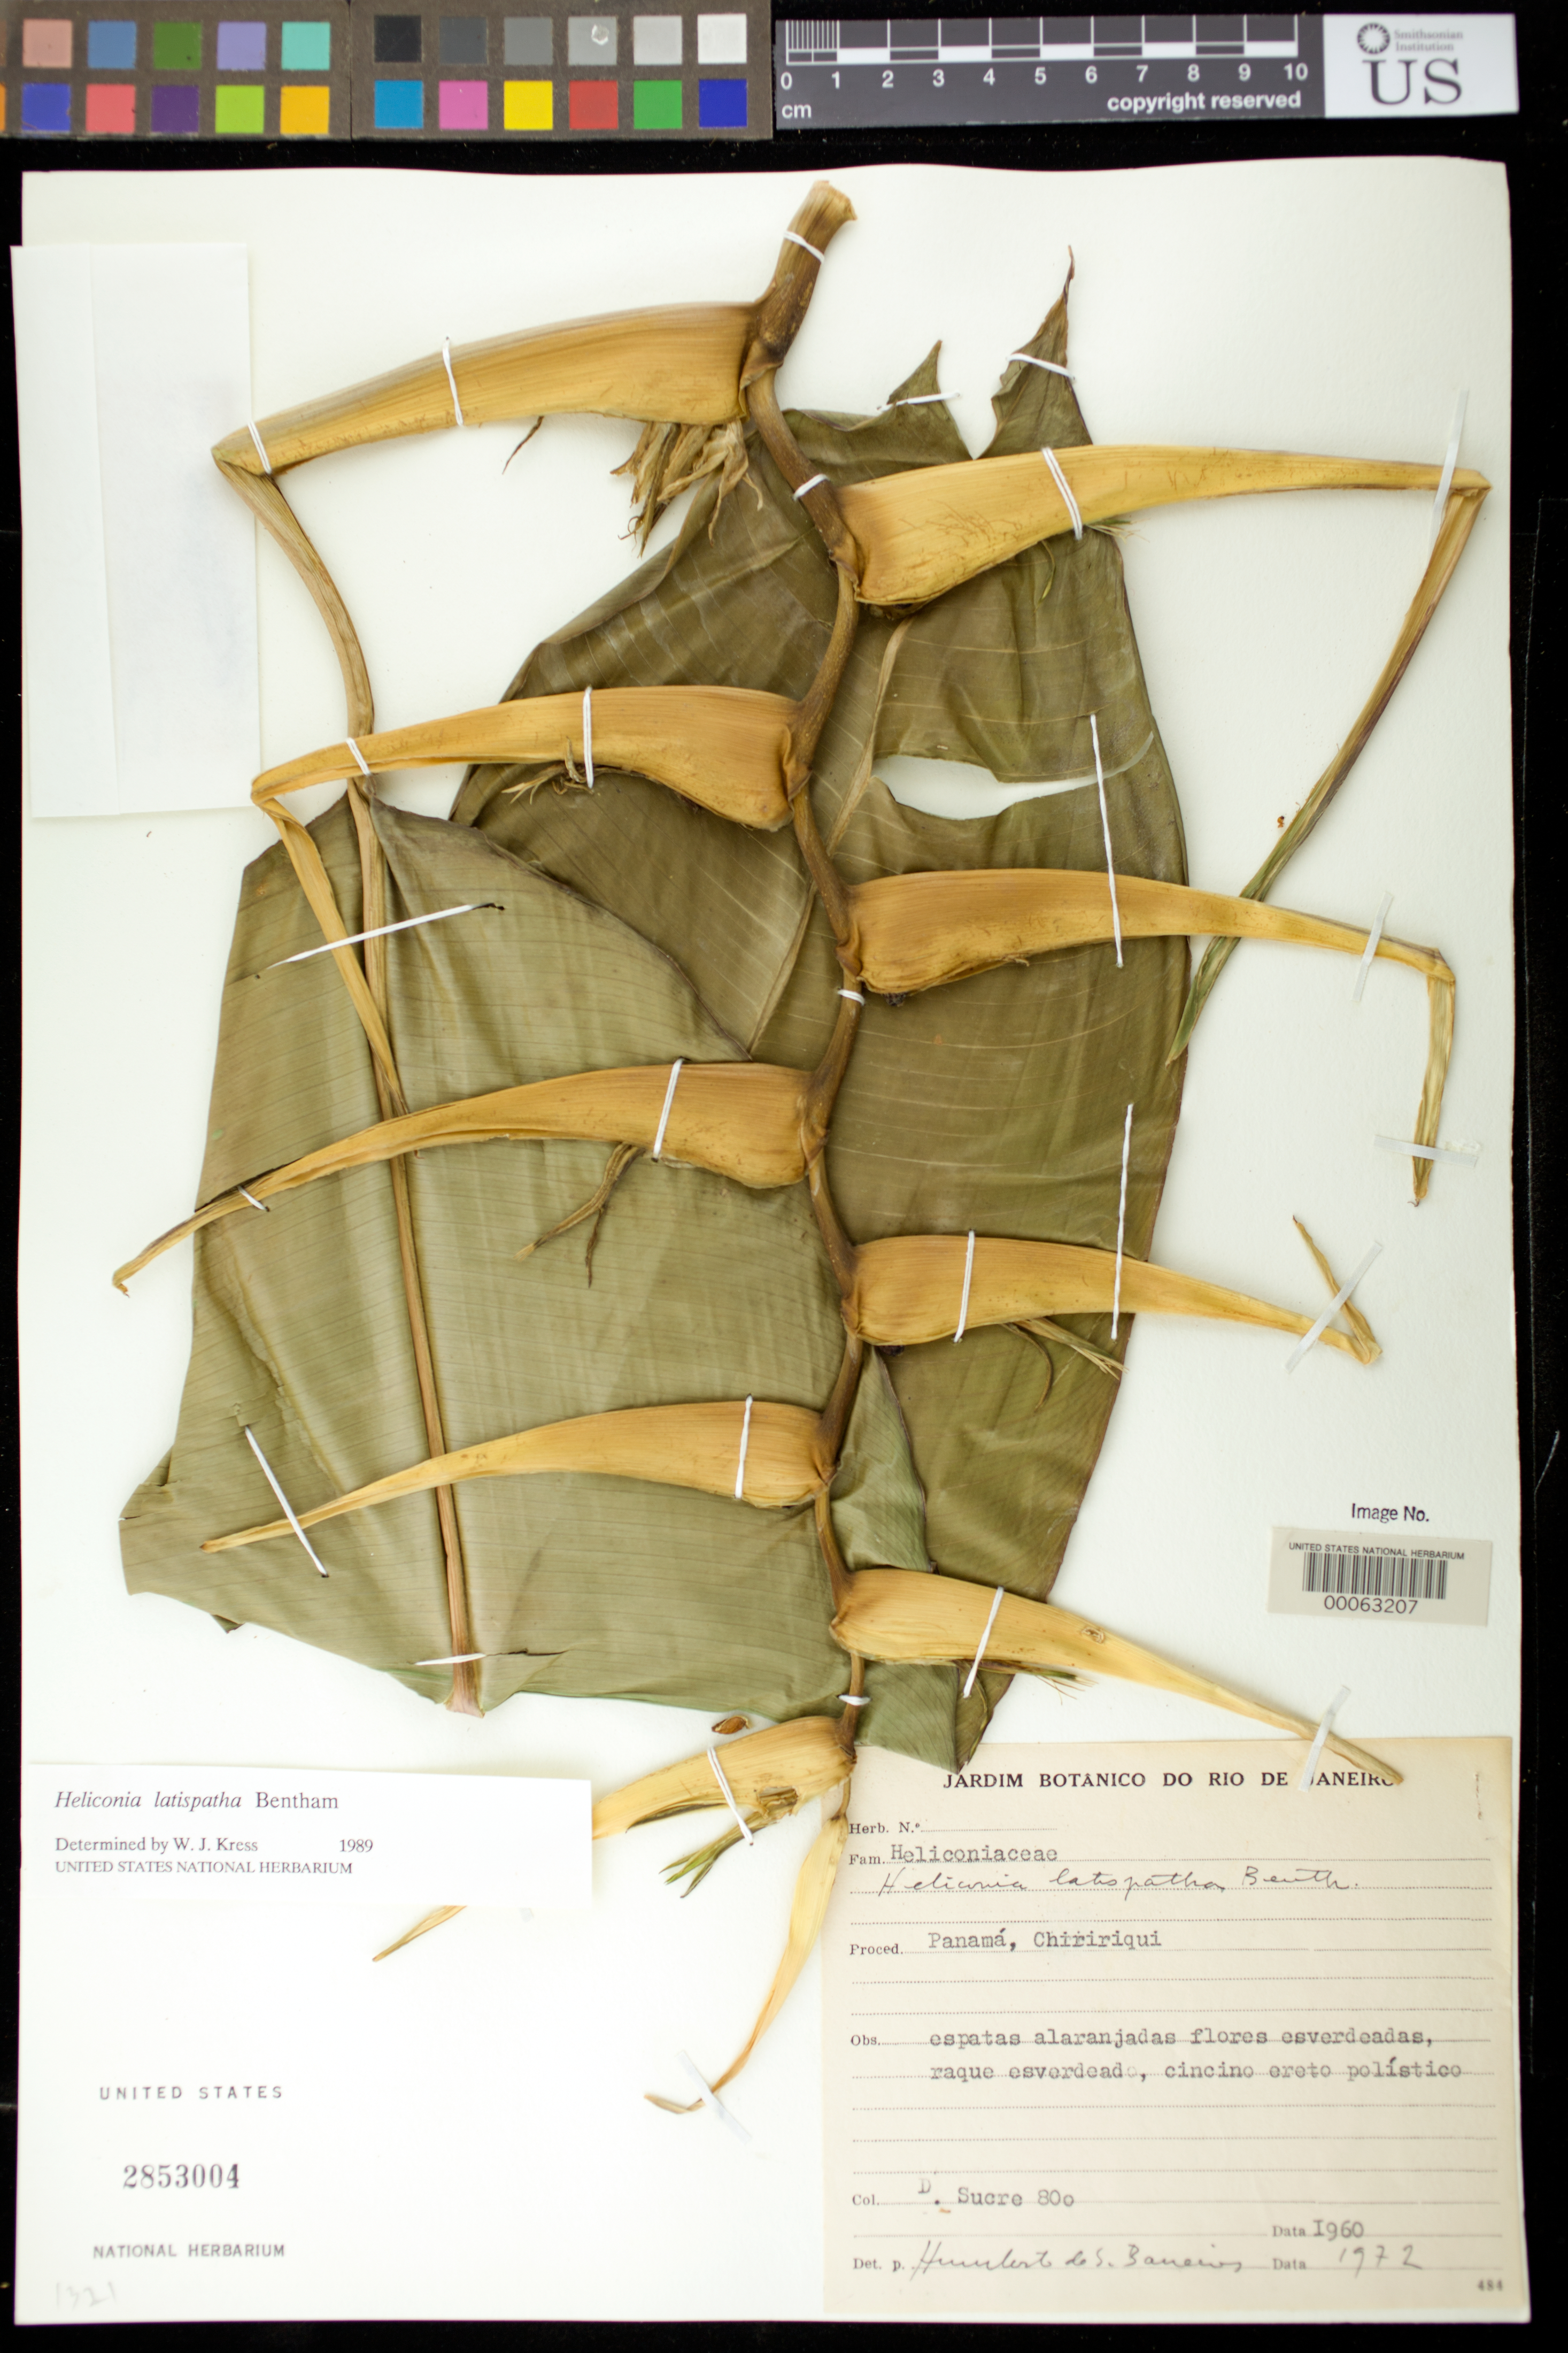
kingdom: Plantae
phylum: Tracheophyta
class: Liliopsida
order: Zingiberales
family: Heliconiaceae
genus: Heliconia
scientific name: Heliconia latispatha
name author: Benth.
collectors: D. Sucre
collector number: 800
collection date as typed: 1960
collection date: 1960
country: Panama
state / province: Chiriquí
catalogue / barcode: US 2853004